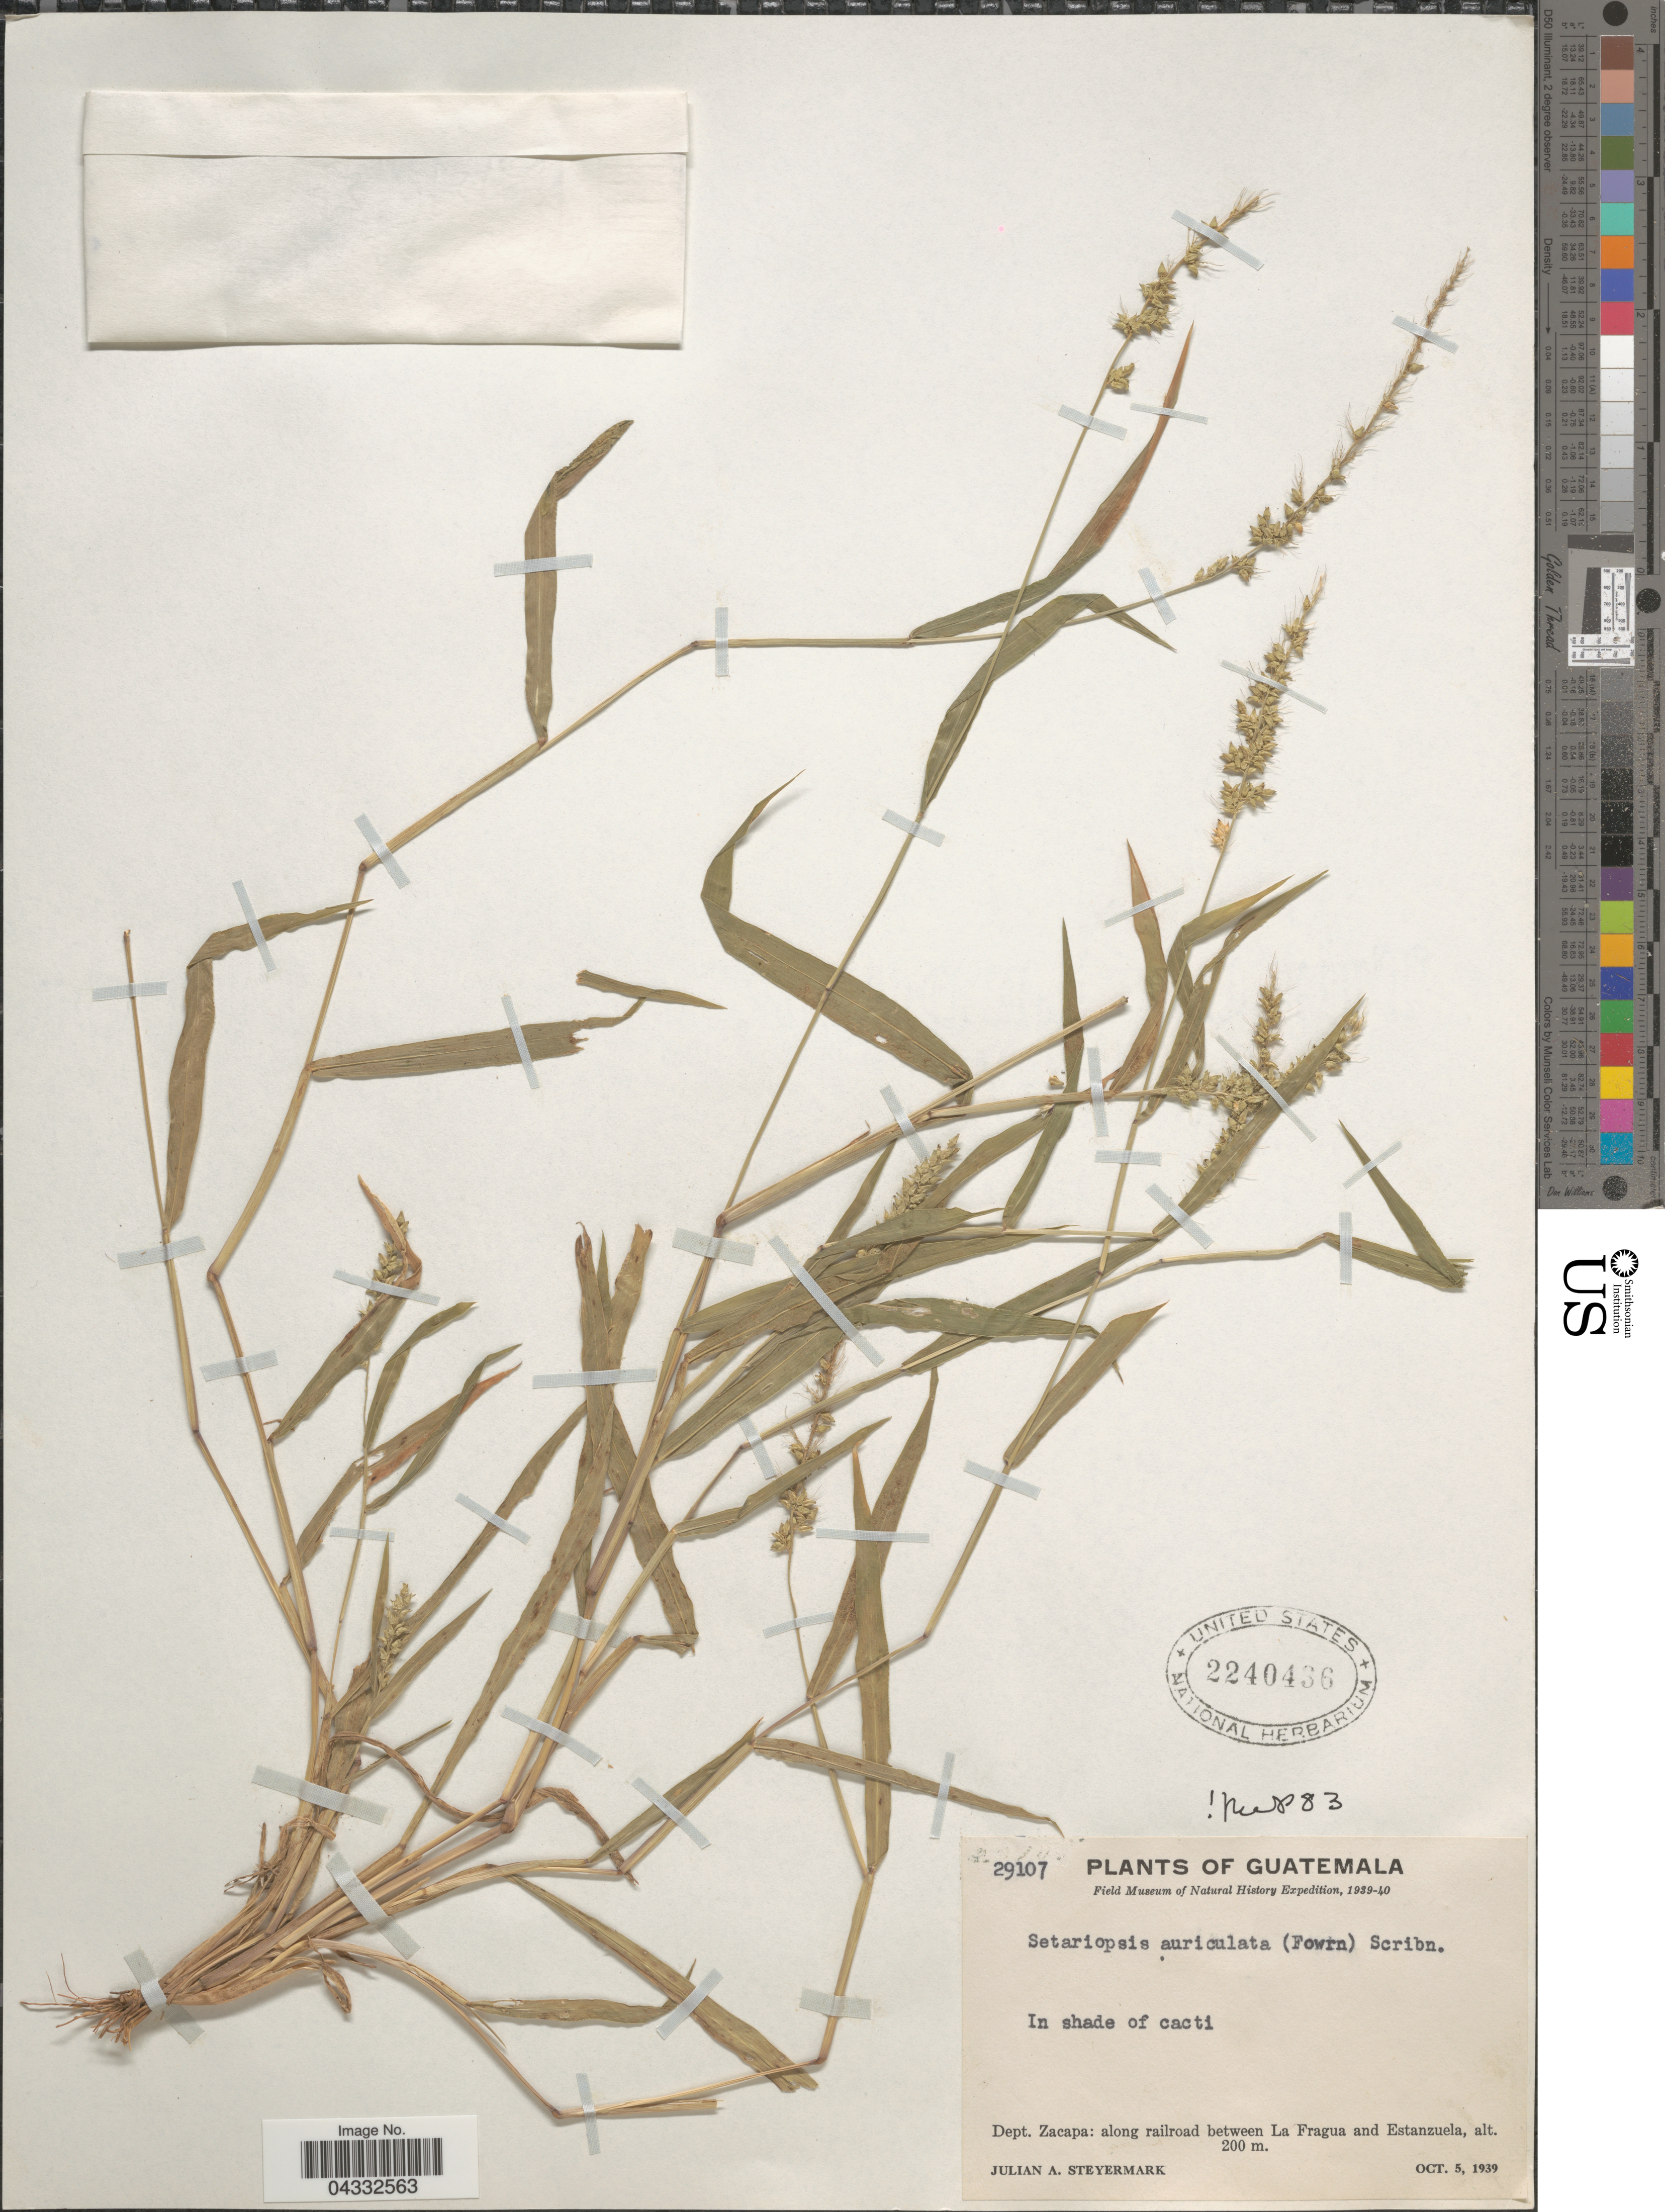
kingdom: Plantae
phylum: Tracheophyta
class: Liliopsida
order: Poales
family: Poaceae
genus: Setariopsis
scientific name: Setariopsis auriculata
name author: (E. Fourn.) Scribn.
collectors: J. Steyermark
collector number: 29107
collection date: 1939-10-05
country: Guatemala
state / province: Zacapa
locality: Field Museum of Natural History Expedition, 1939-40. Dept. Zacapa: along railroad between La Fragua and Estanzuela.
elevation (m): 200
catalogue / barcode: US 2240436